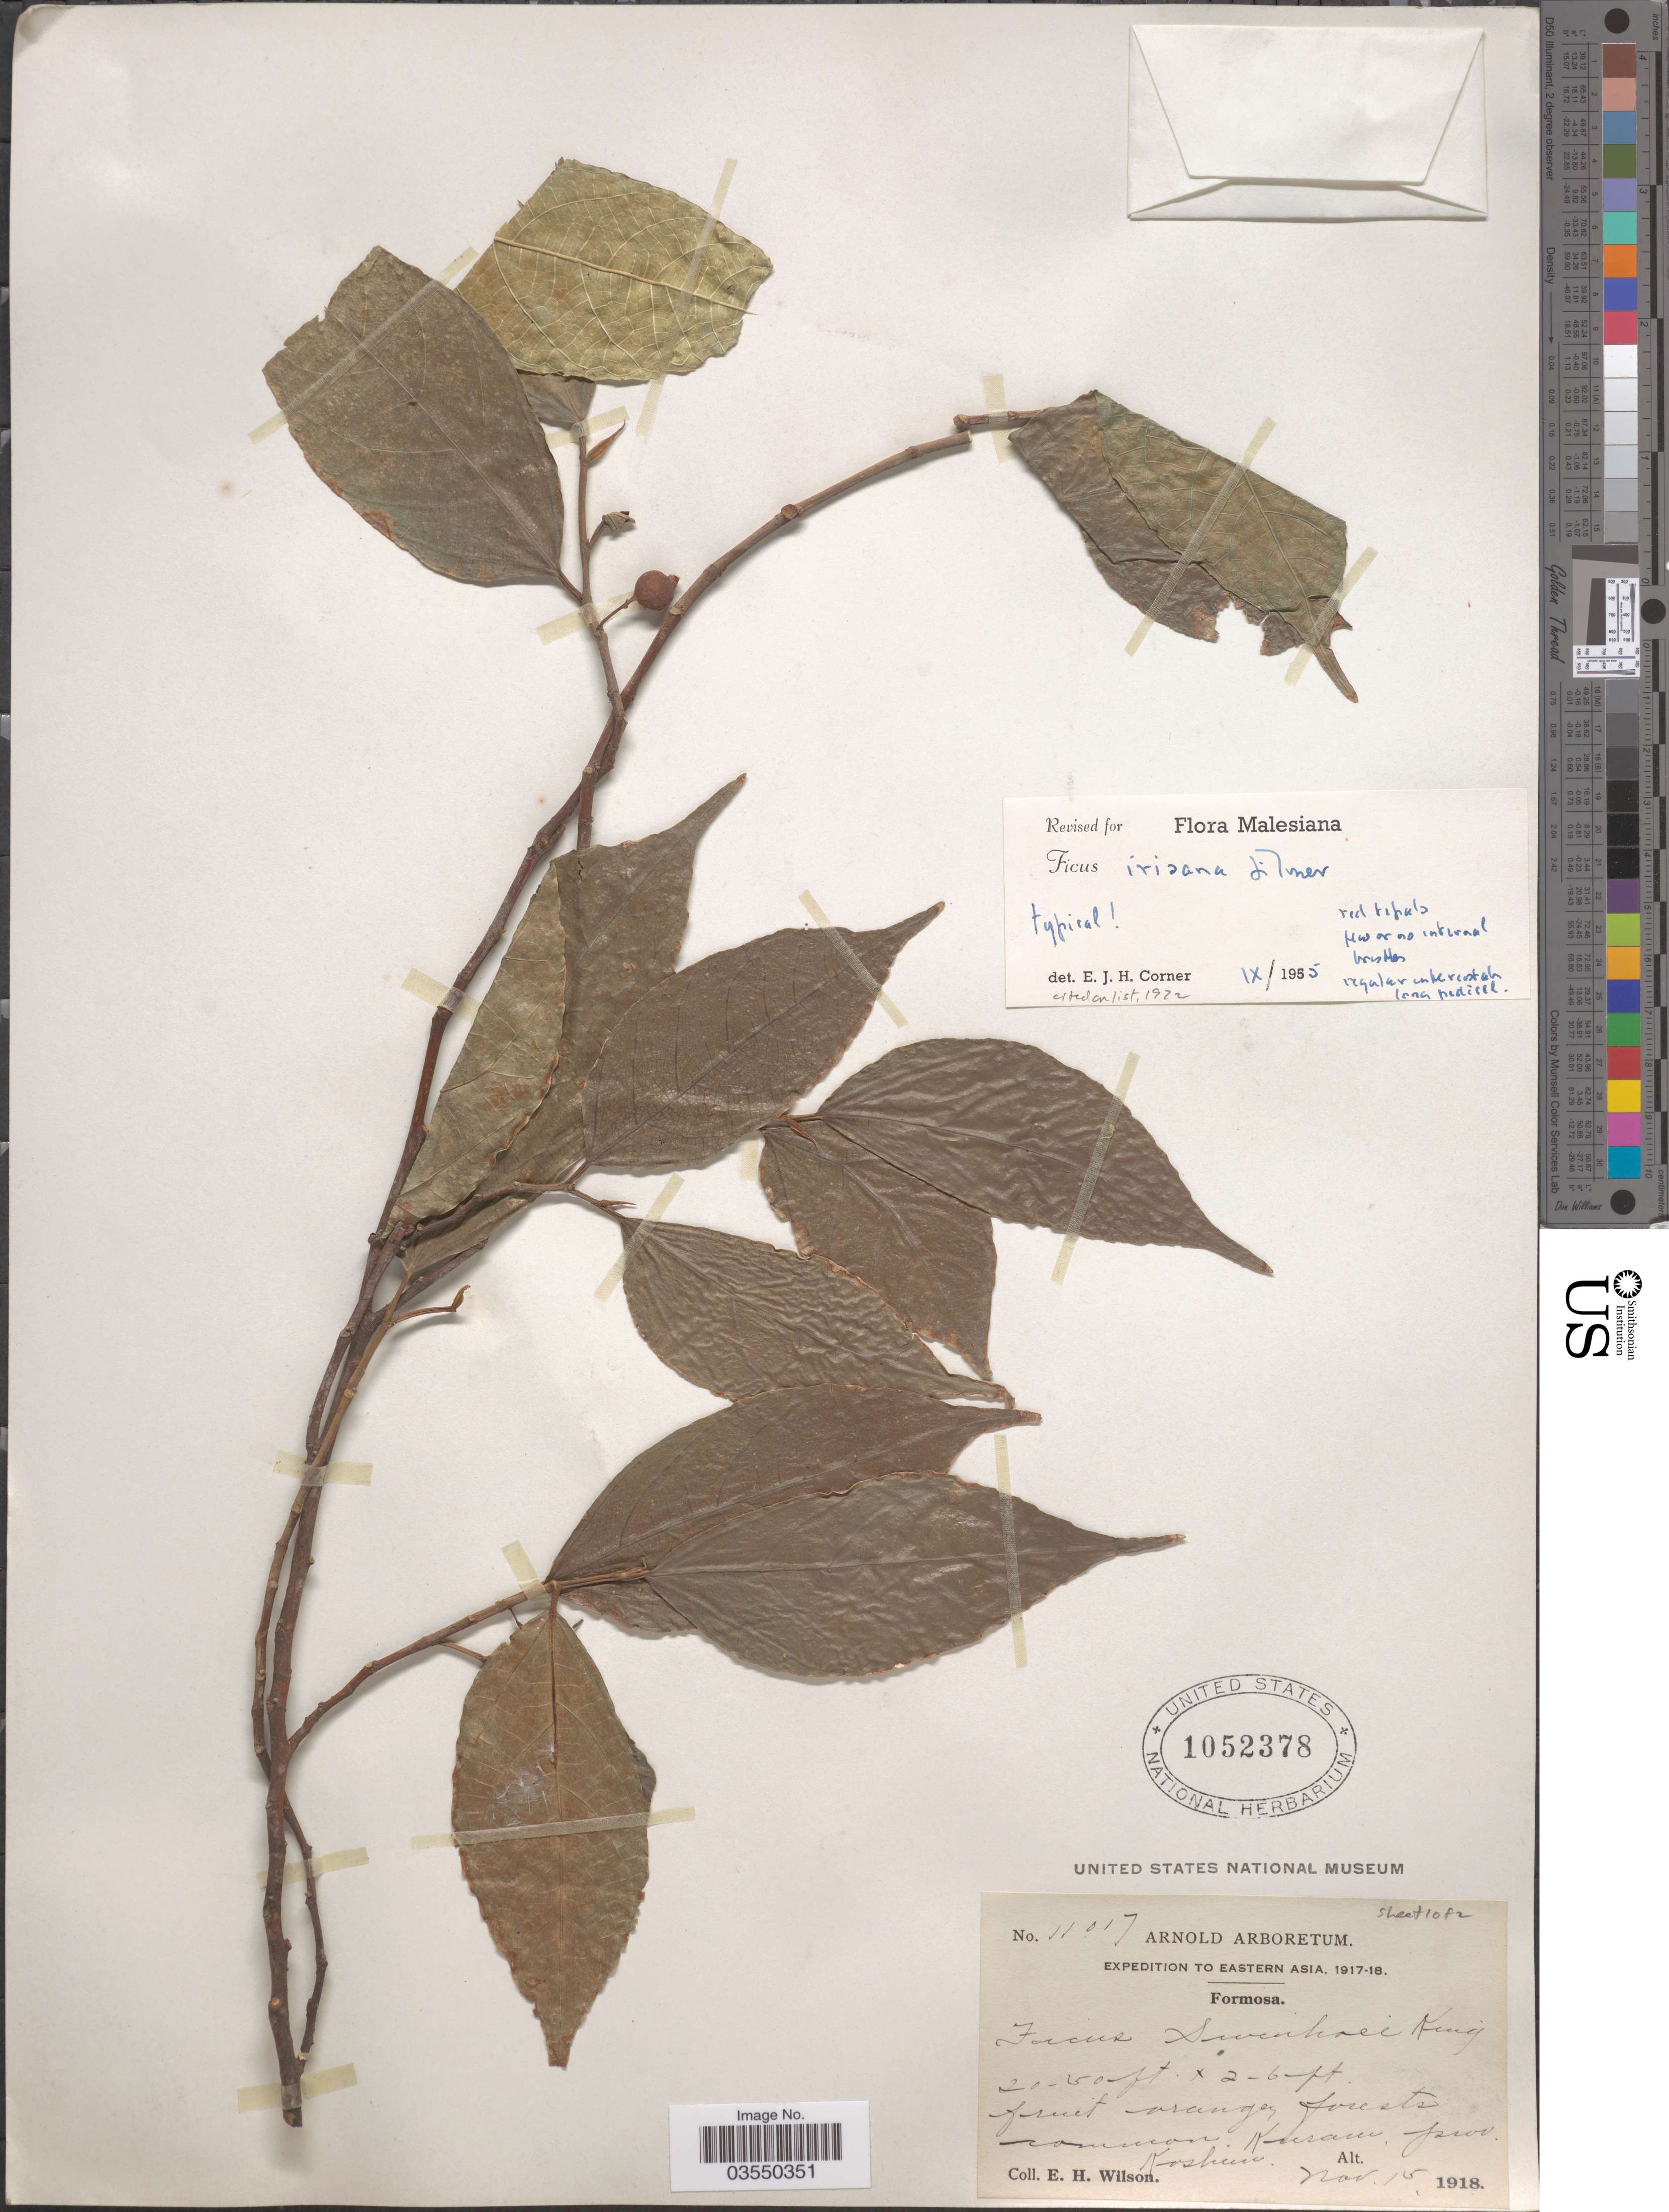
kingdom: Plantae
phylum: Tracheophyta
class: Magnoliopsida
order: Rosales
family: Moraceae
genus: Ficus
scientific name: Ficus irisana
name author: Elmer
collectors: E. Wilson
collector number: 11017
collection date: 1918-11-15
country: Taiwan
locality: Eastern Asia. Formosa. Kurane*, prov. Koshun.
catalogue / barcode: US 1052378